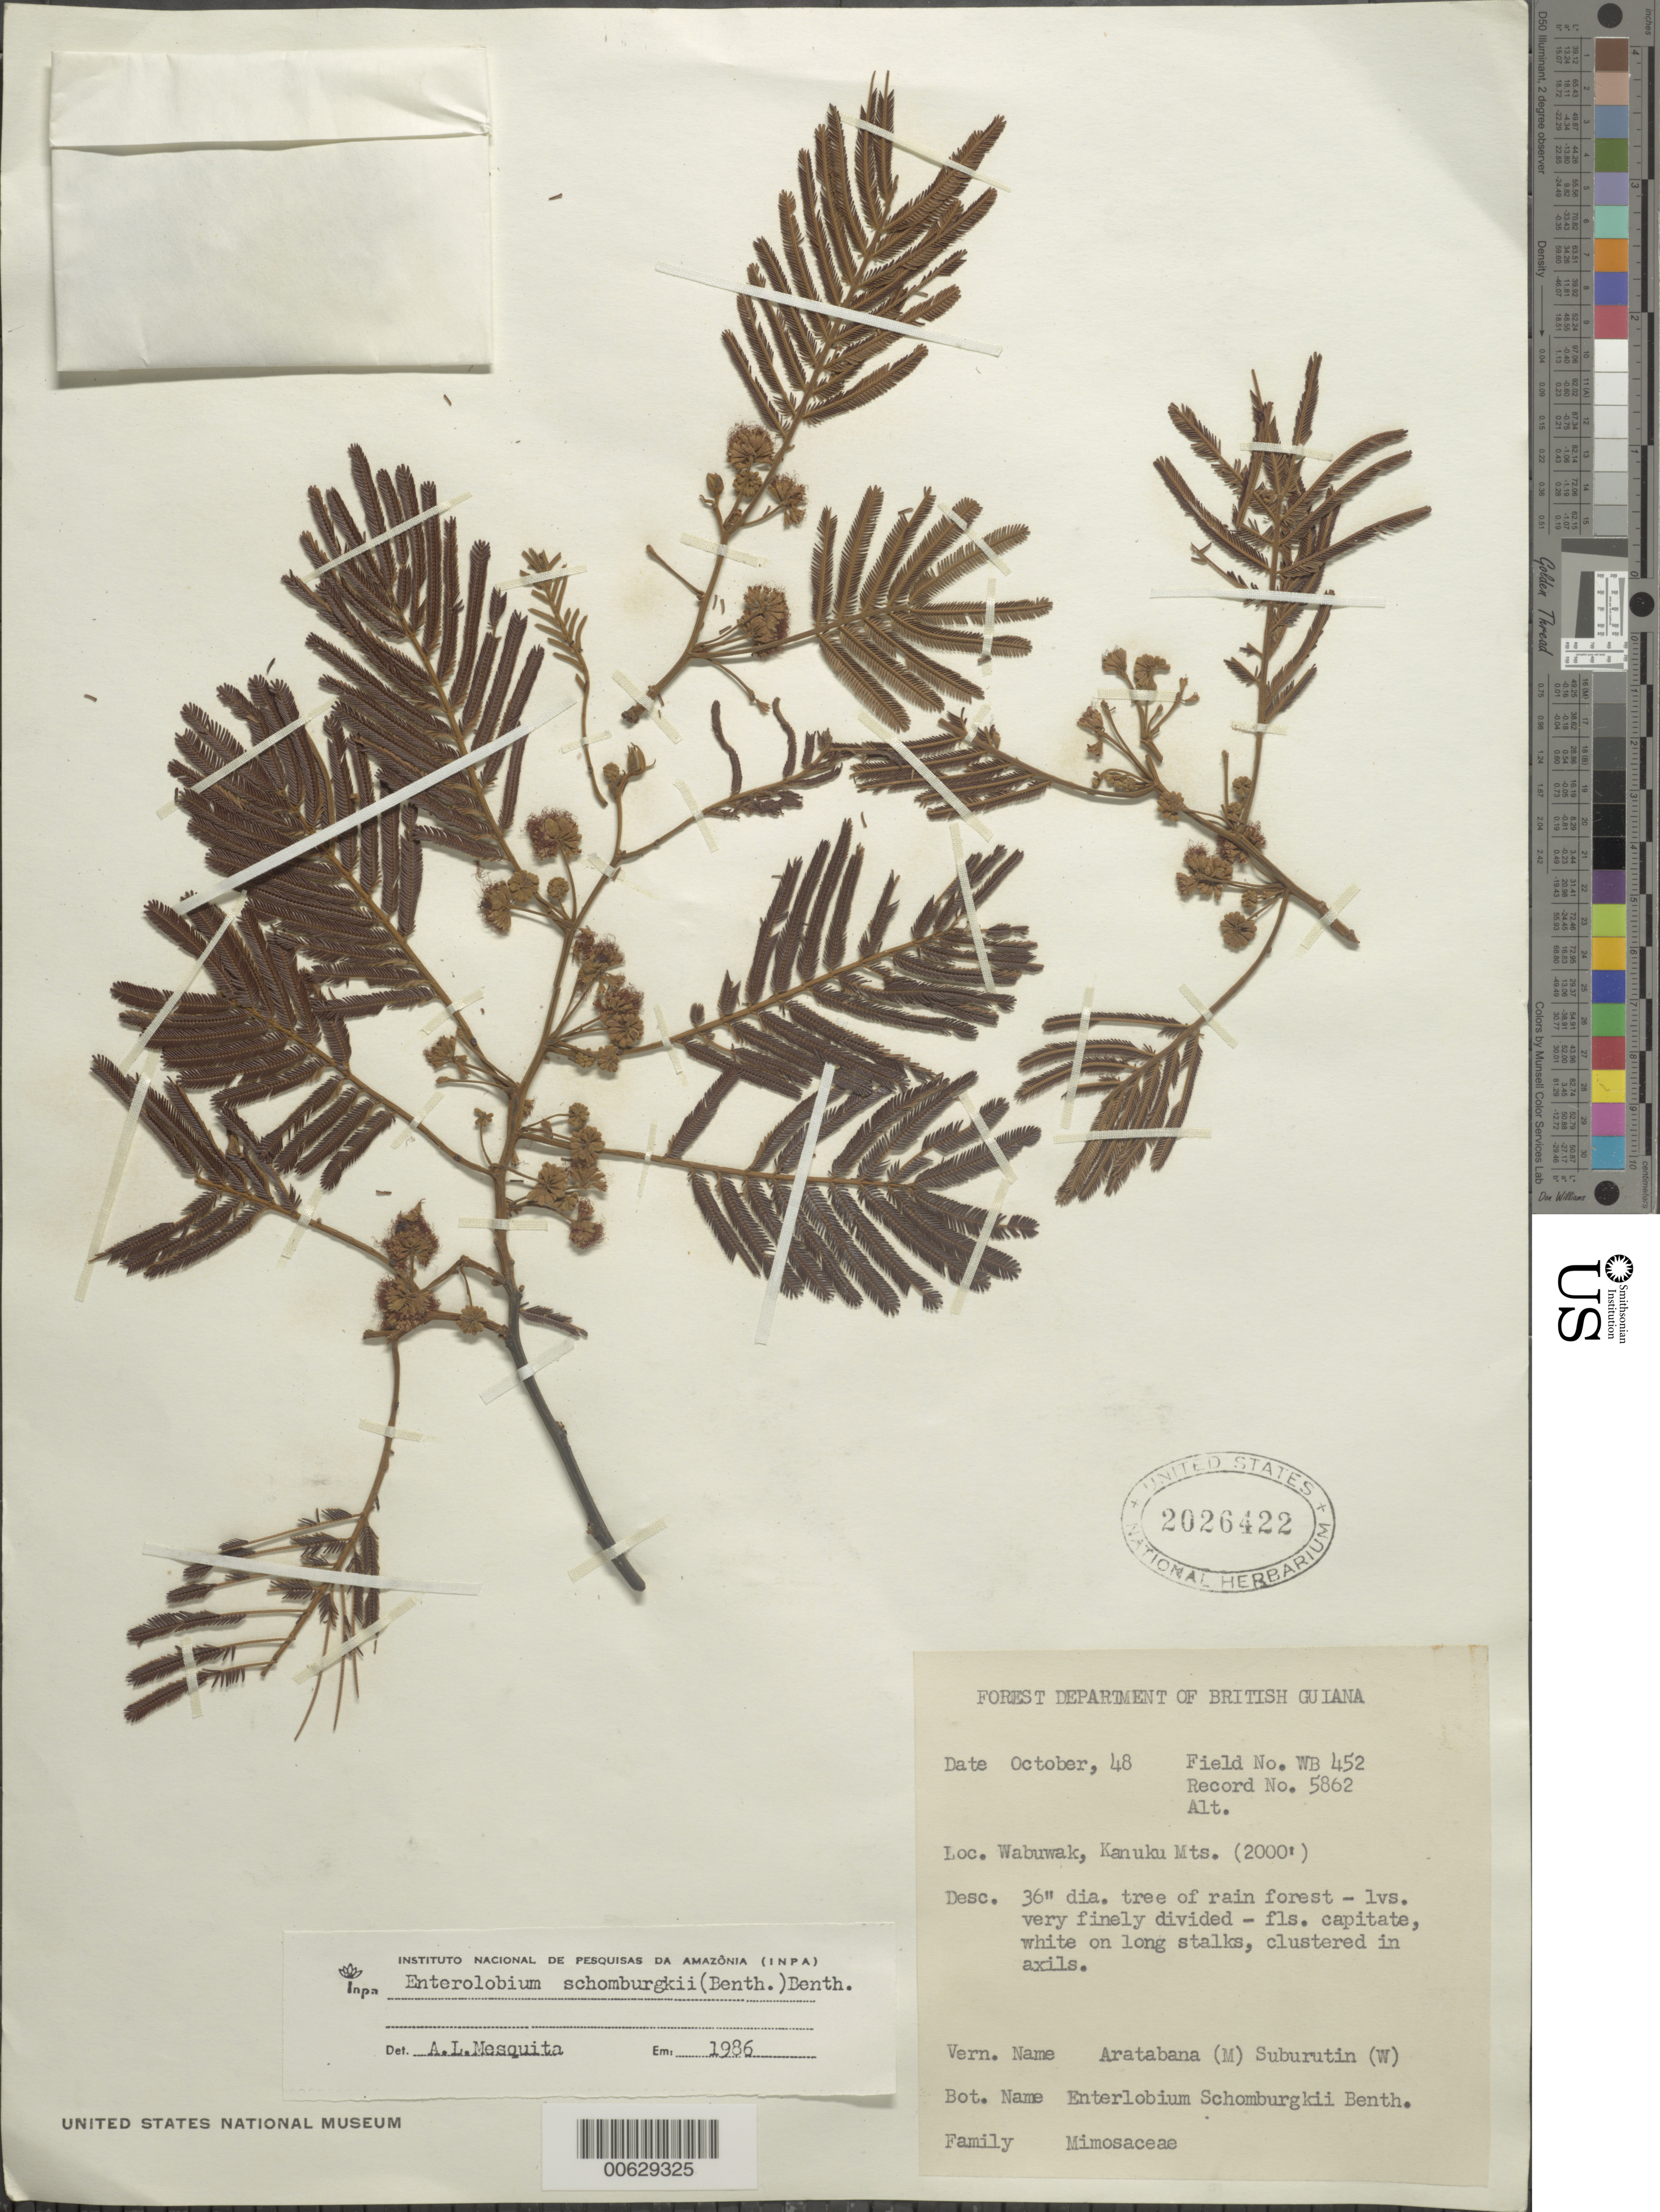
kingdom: Plantae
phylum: Tracheophyta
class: Magnoliopsida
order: Fabales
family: Fabaceae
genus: Robrichia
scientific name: Robrichia schomburgkii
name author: (Benth.) A.R.M. Luz & E.R. Souza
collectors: Forest Dept. B. G. & British Guiana Forestry Dept.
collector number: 5862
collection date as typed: Oct-48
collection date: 1948-10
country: Guyana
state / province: U. Takutu-U. Essequibo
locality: Wabuwak Mt., Kanuku Mts.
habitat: Rainforest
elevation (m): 610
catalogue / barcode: US 2026422